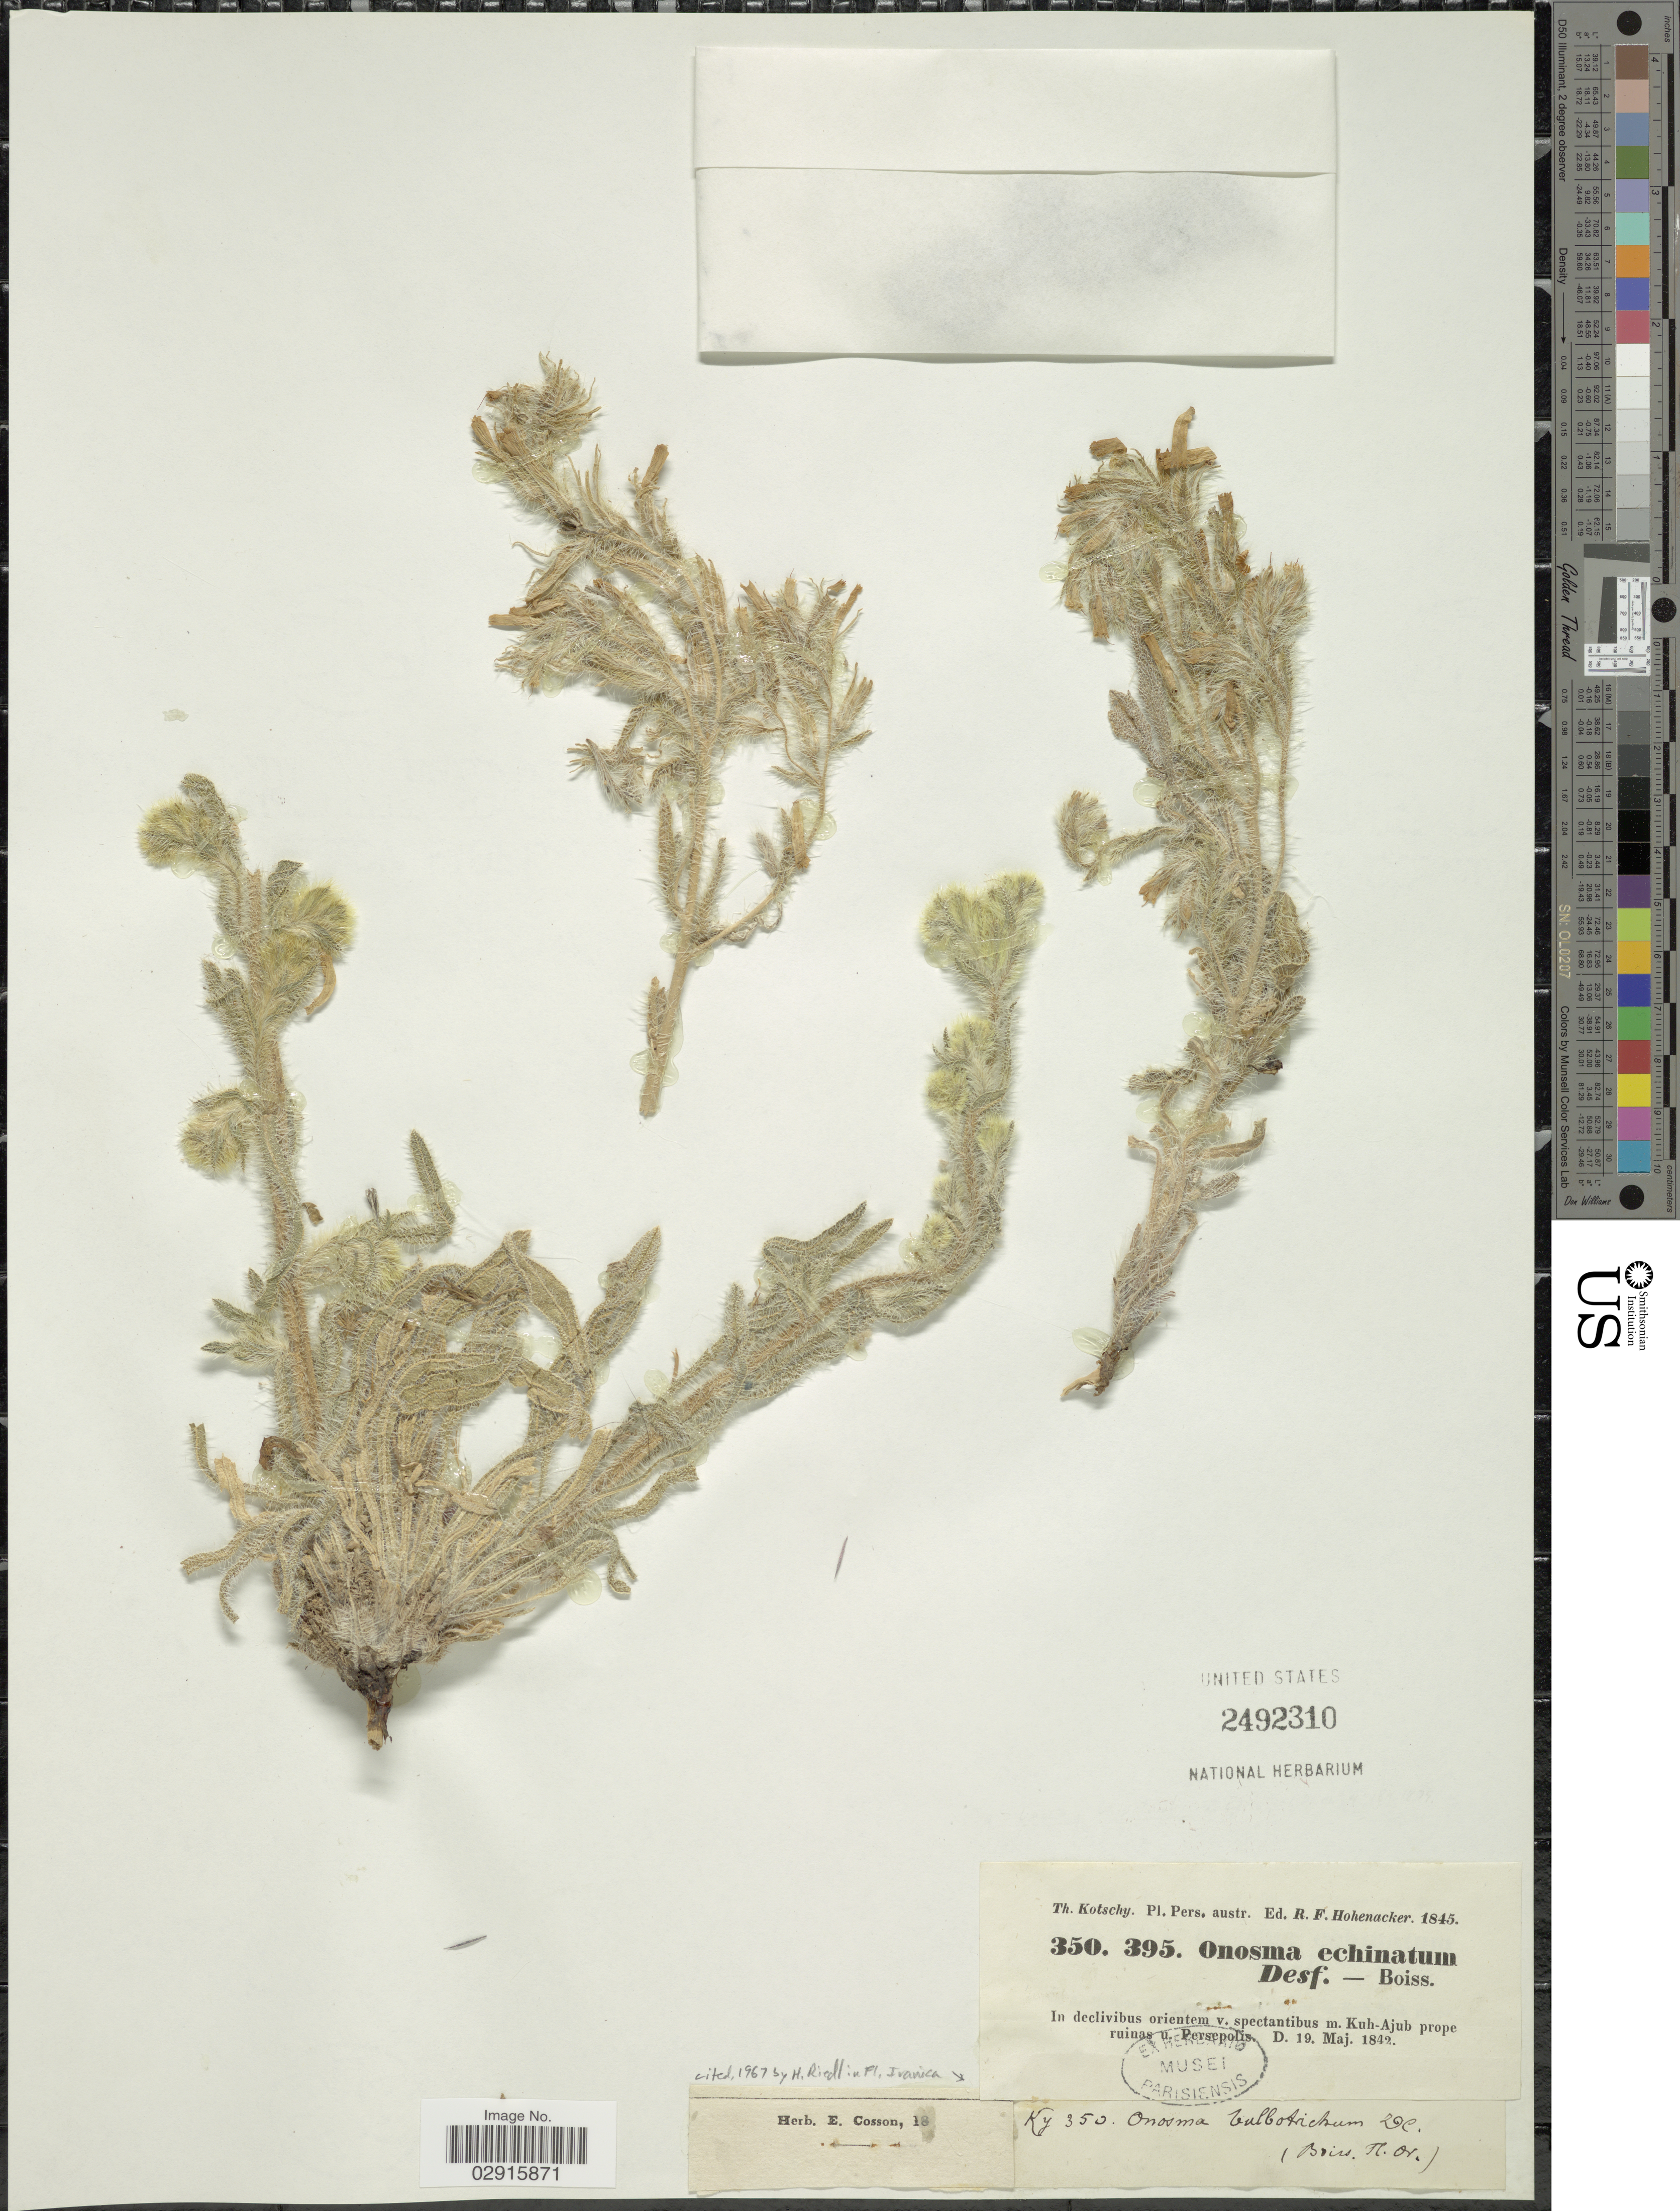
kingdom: Plantae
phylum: Tracheophyta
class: Magnoliopsida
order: Boraginales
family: Boraginaceae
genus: Onosma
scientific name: Onosma bulbotrichum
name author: DC.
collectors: K. G. Kotschy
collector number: Ky350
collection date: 1842-05-19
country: Iran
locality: In declivibus orientem v. spectantibus m. Kuh-Ajub prope ruinas u. Persepolis.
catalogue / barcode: US 2492310